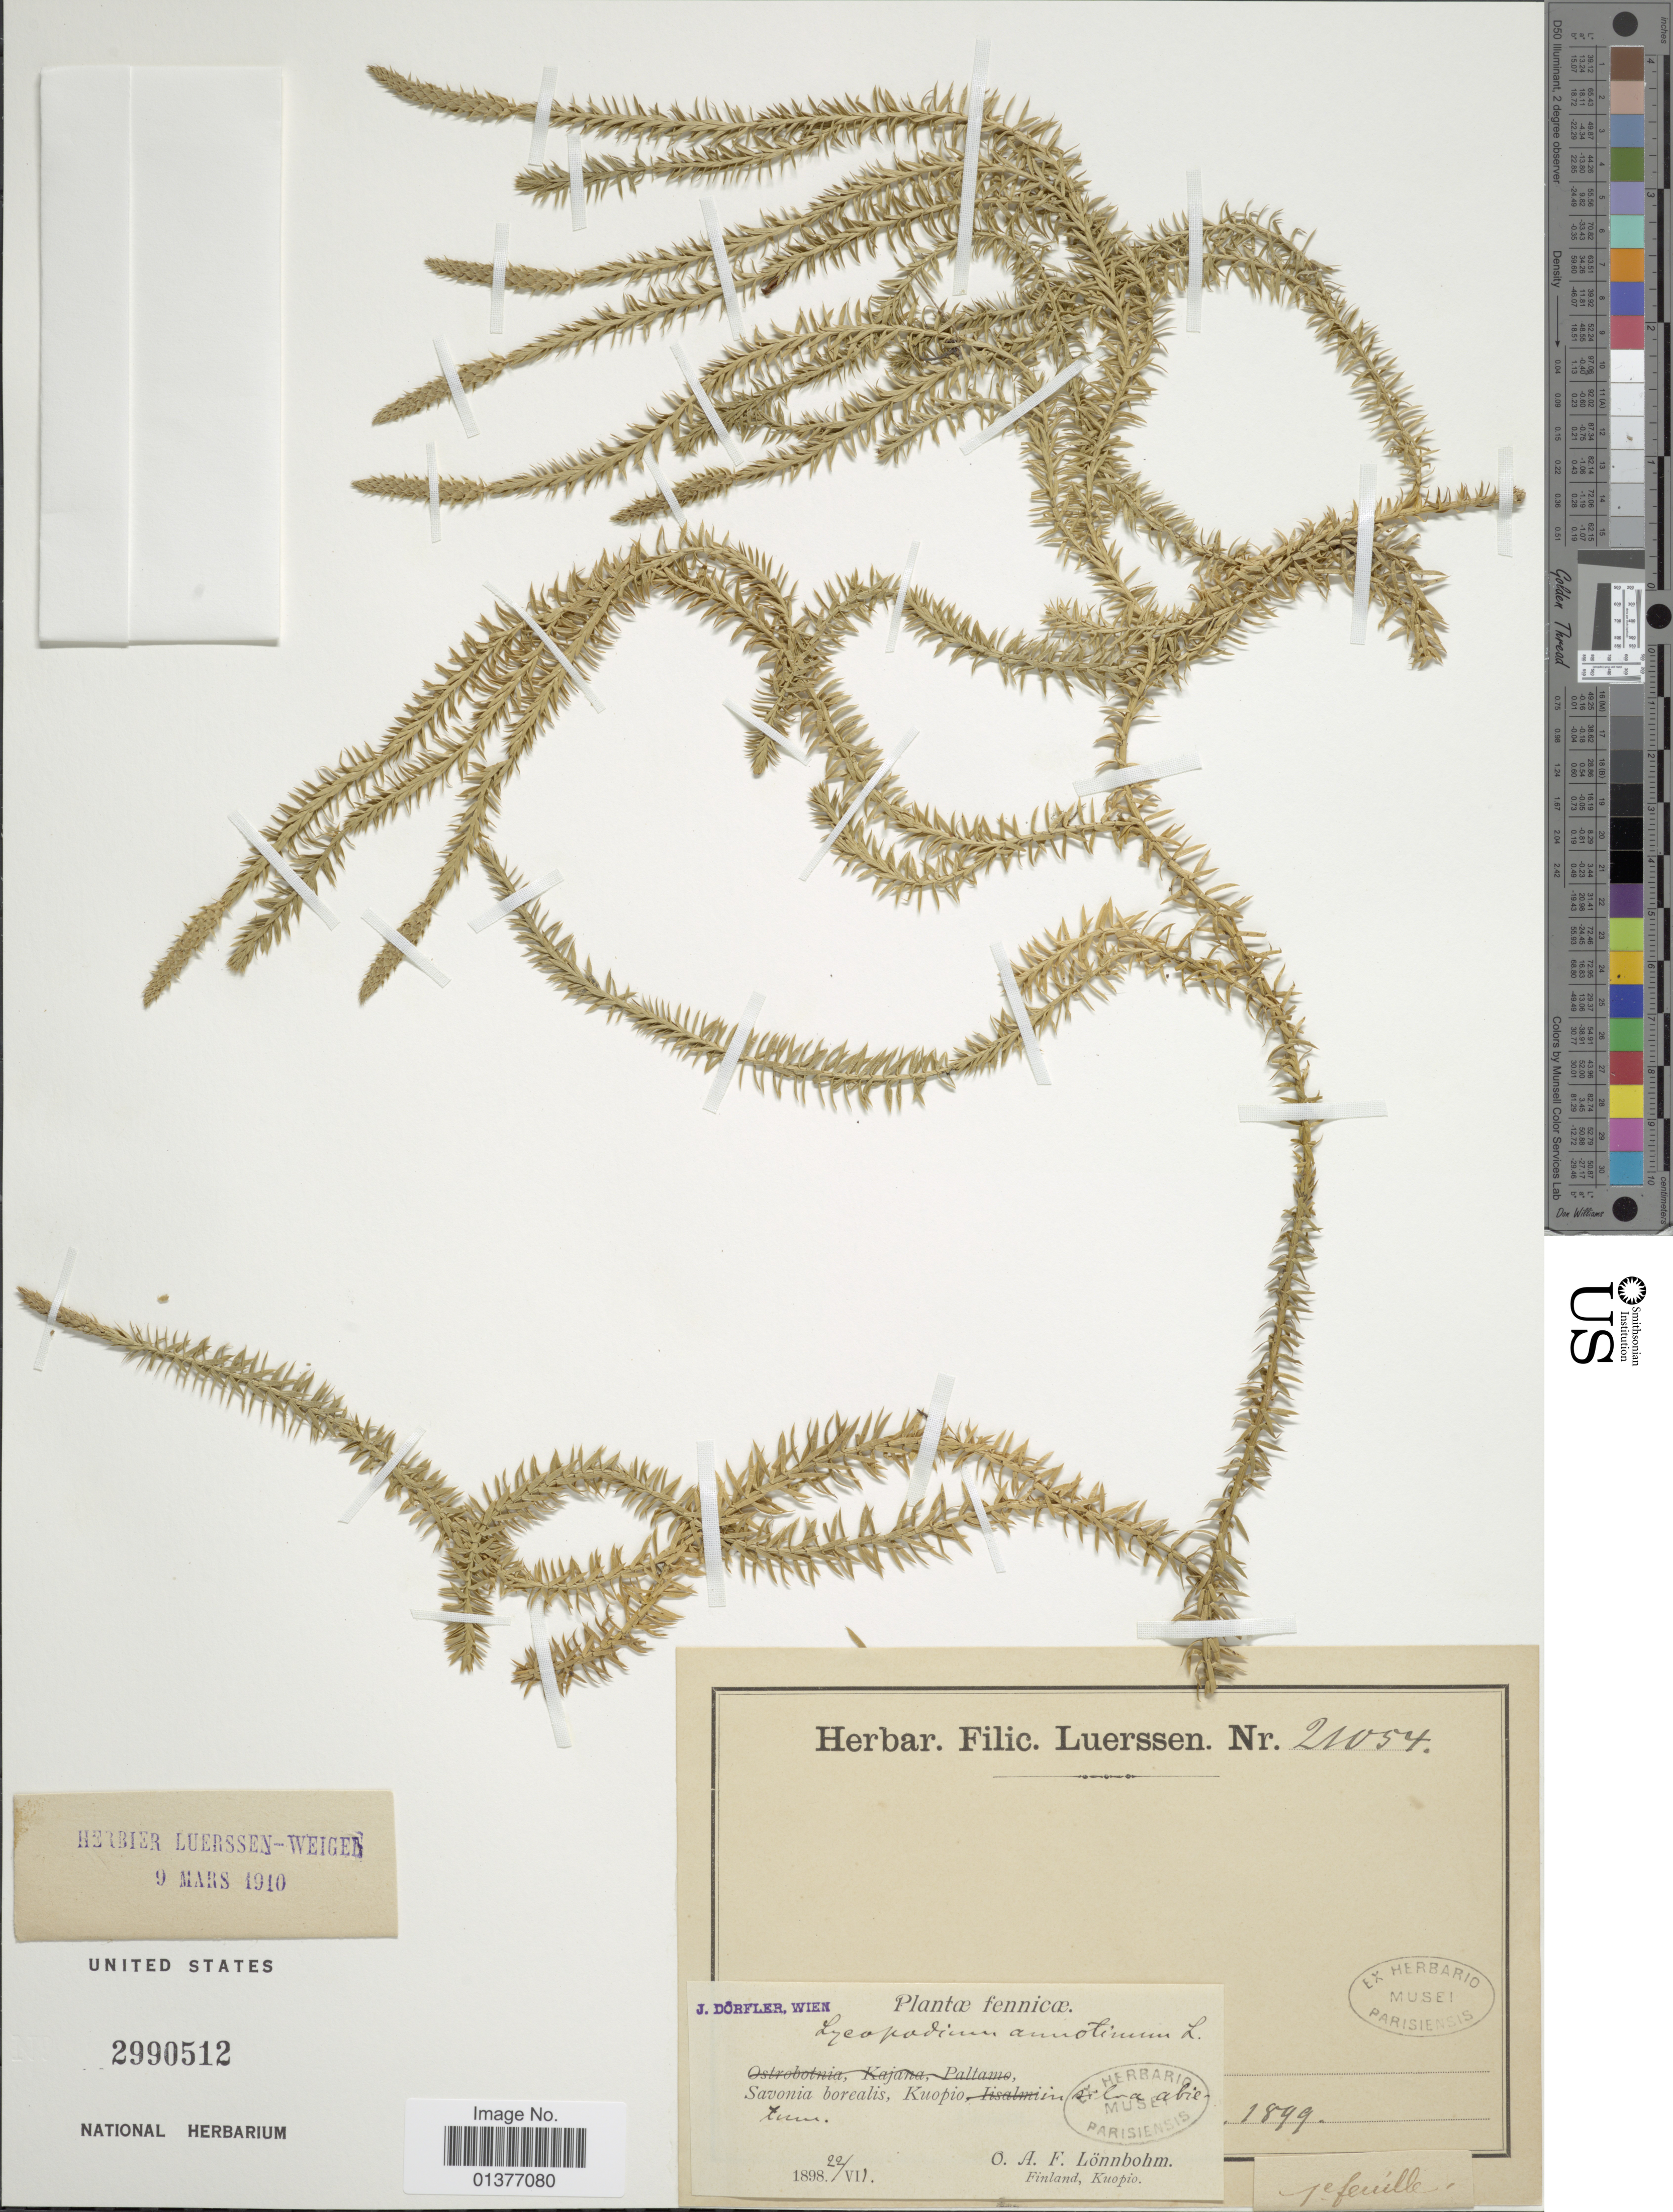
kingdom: Plantae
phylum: Tracheophyta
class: Lycopodiopsida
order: Lycopodiales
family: Lycopodiaceae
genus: Spinulum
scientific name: Spinulum annotinum subsp. annotinum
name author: (L.) A. Haines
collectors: O. Lönnbohm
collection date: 1898-07-22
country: Finland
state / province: Pohjois-Savo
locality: Savonia borealis, Kuopio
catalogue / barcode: US 2990512